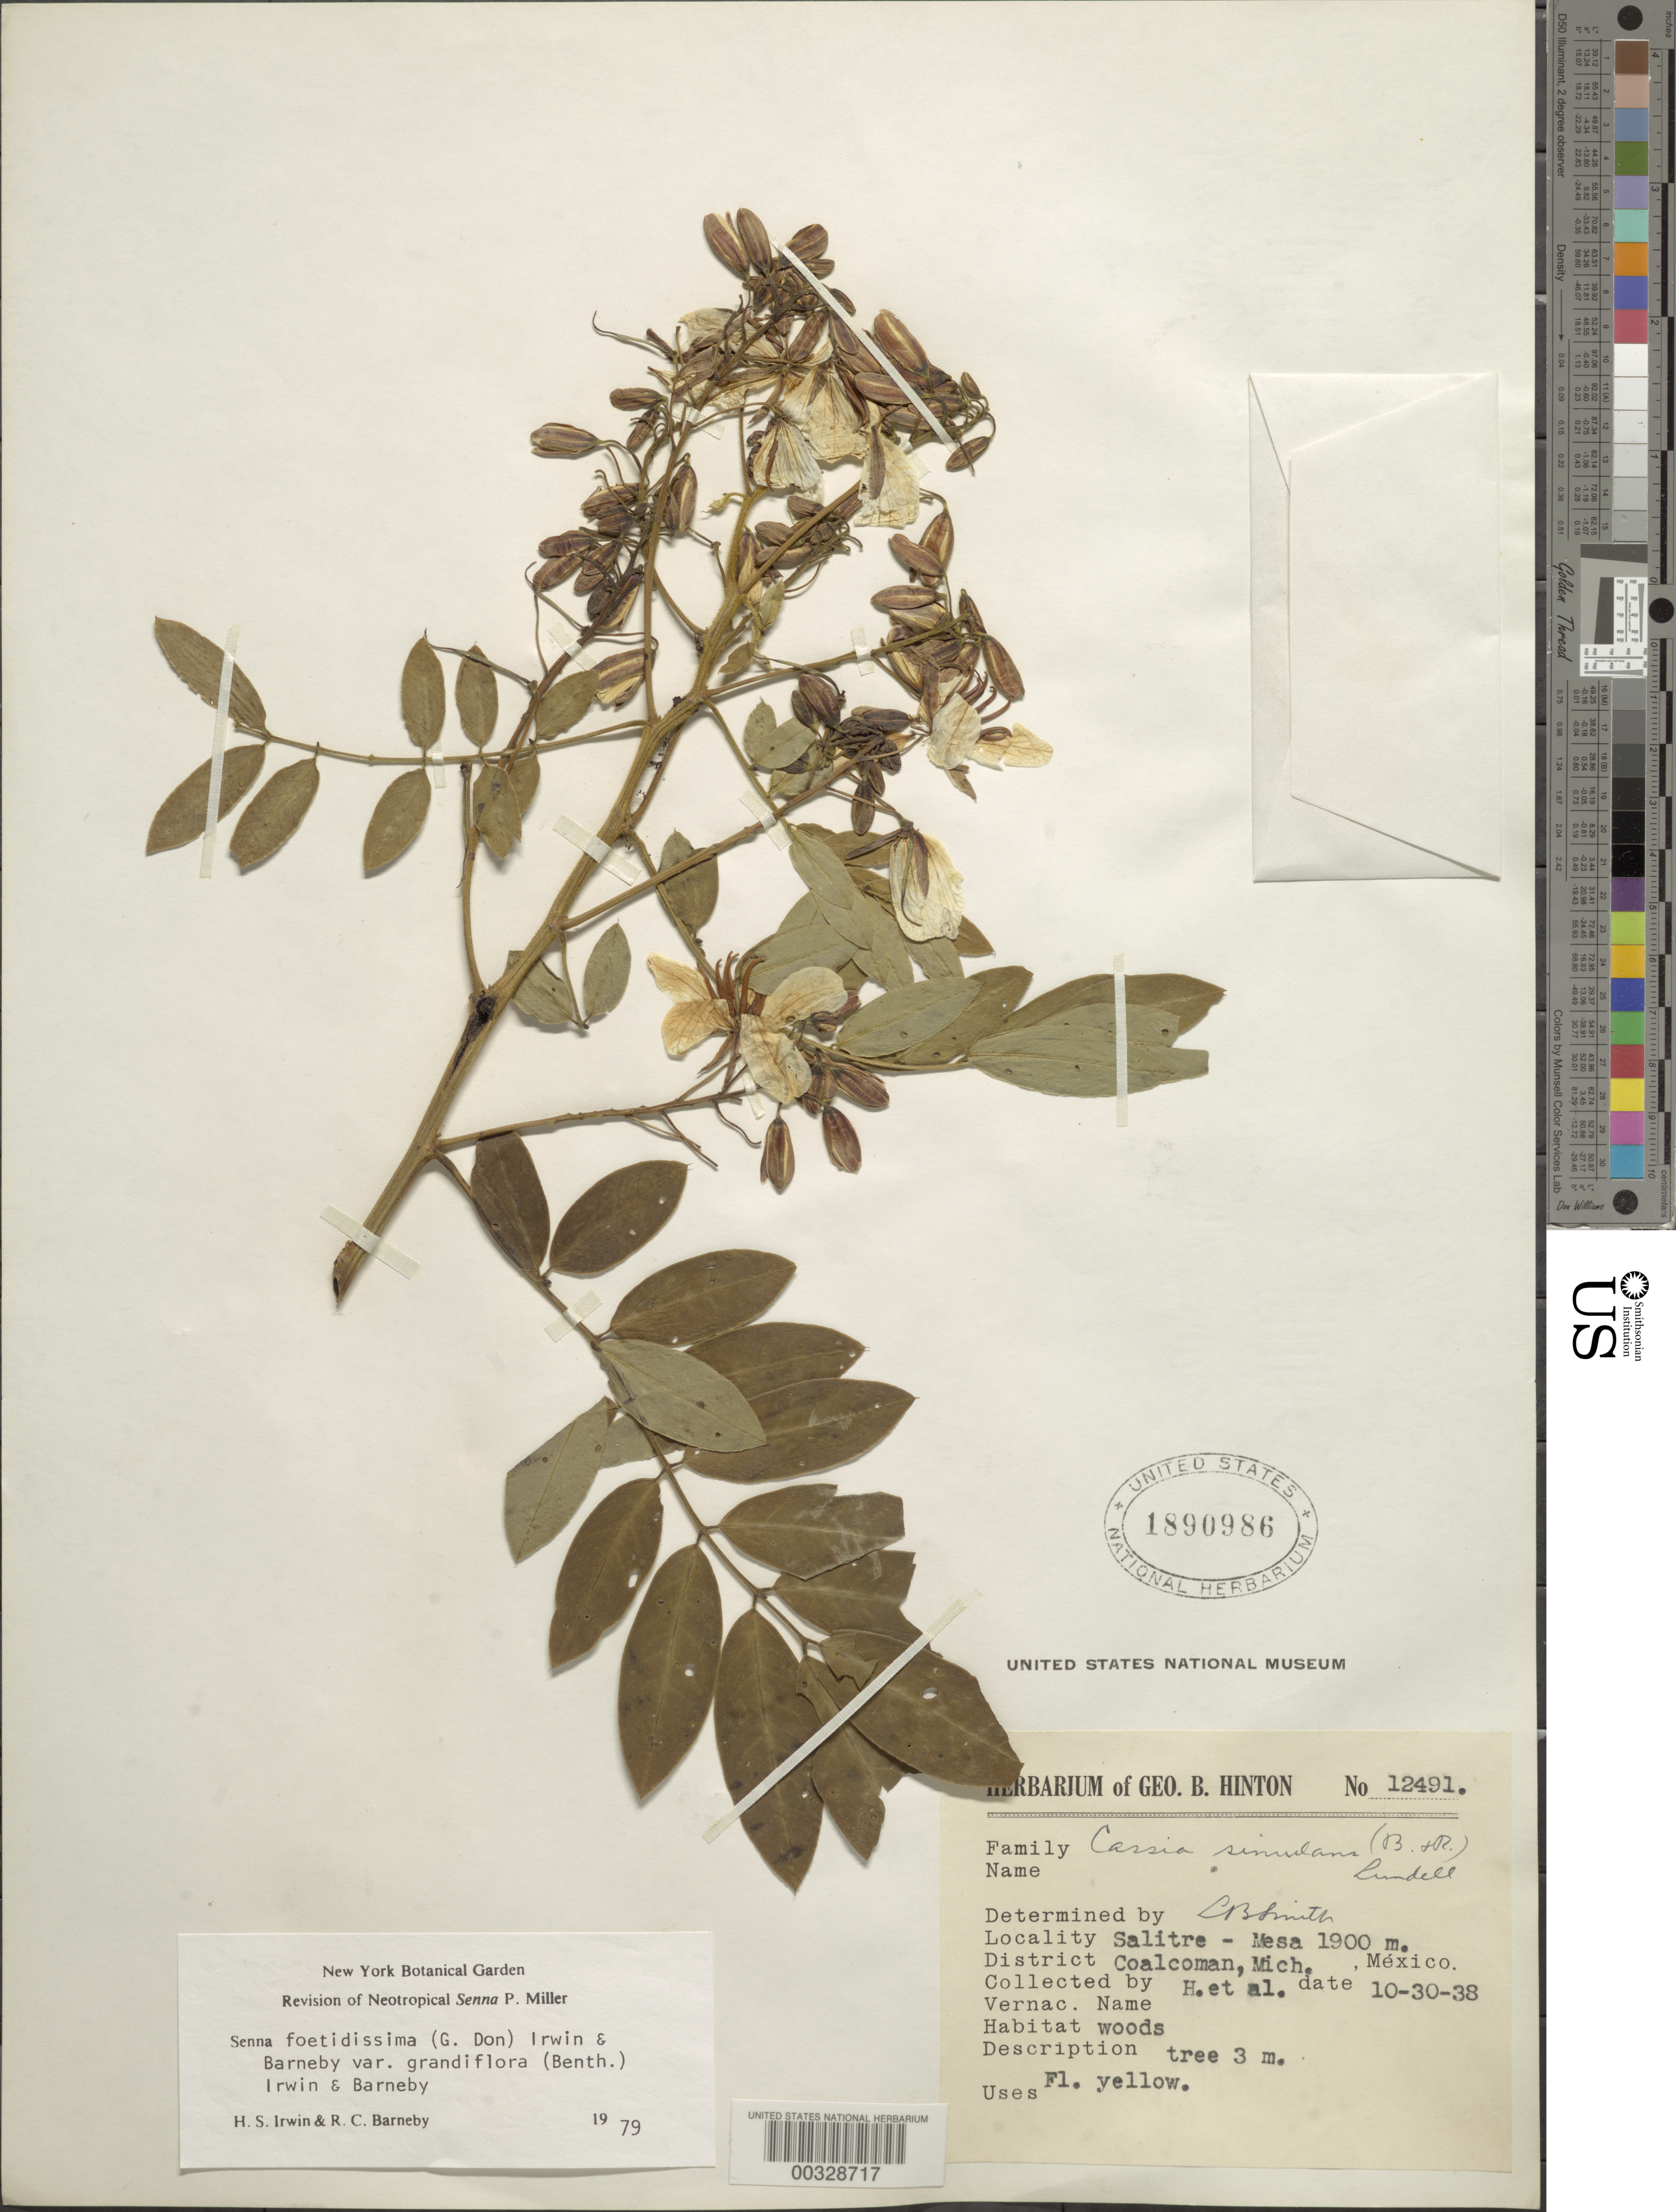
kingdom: Plantae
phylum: Tracheophyta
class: Magnoliopsida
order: Fabales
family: Fabaceae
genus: Senna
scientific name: Senna foetidissima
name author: (Ruiz & Pav. ex G. Don) H.S. Irwin & Barneby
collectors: G. B. Hinton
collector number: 12491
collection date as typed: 30 Oct 1938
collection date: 1938-10-30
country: Mexico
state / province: Michoacán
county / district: Coalcomán De Vazquez Pallares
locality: Coalcomán Mun. (?), Salitre - Mesa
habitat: Woods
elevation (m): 1900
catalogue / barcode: US 1890986